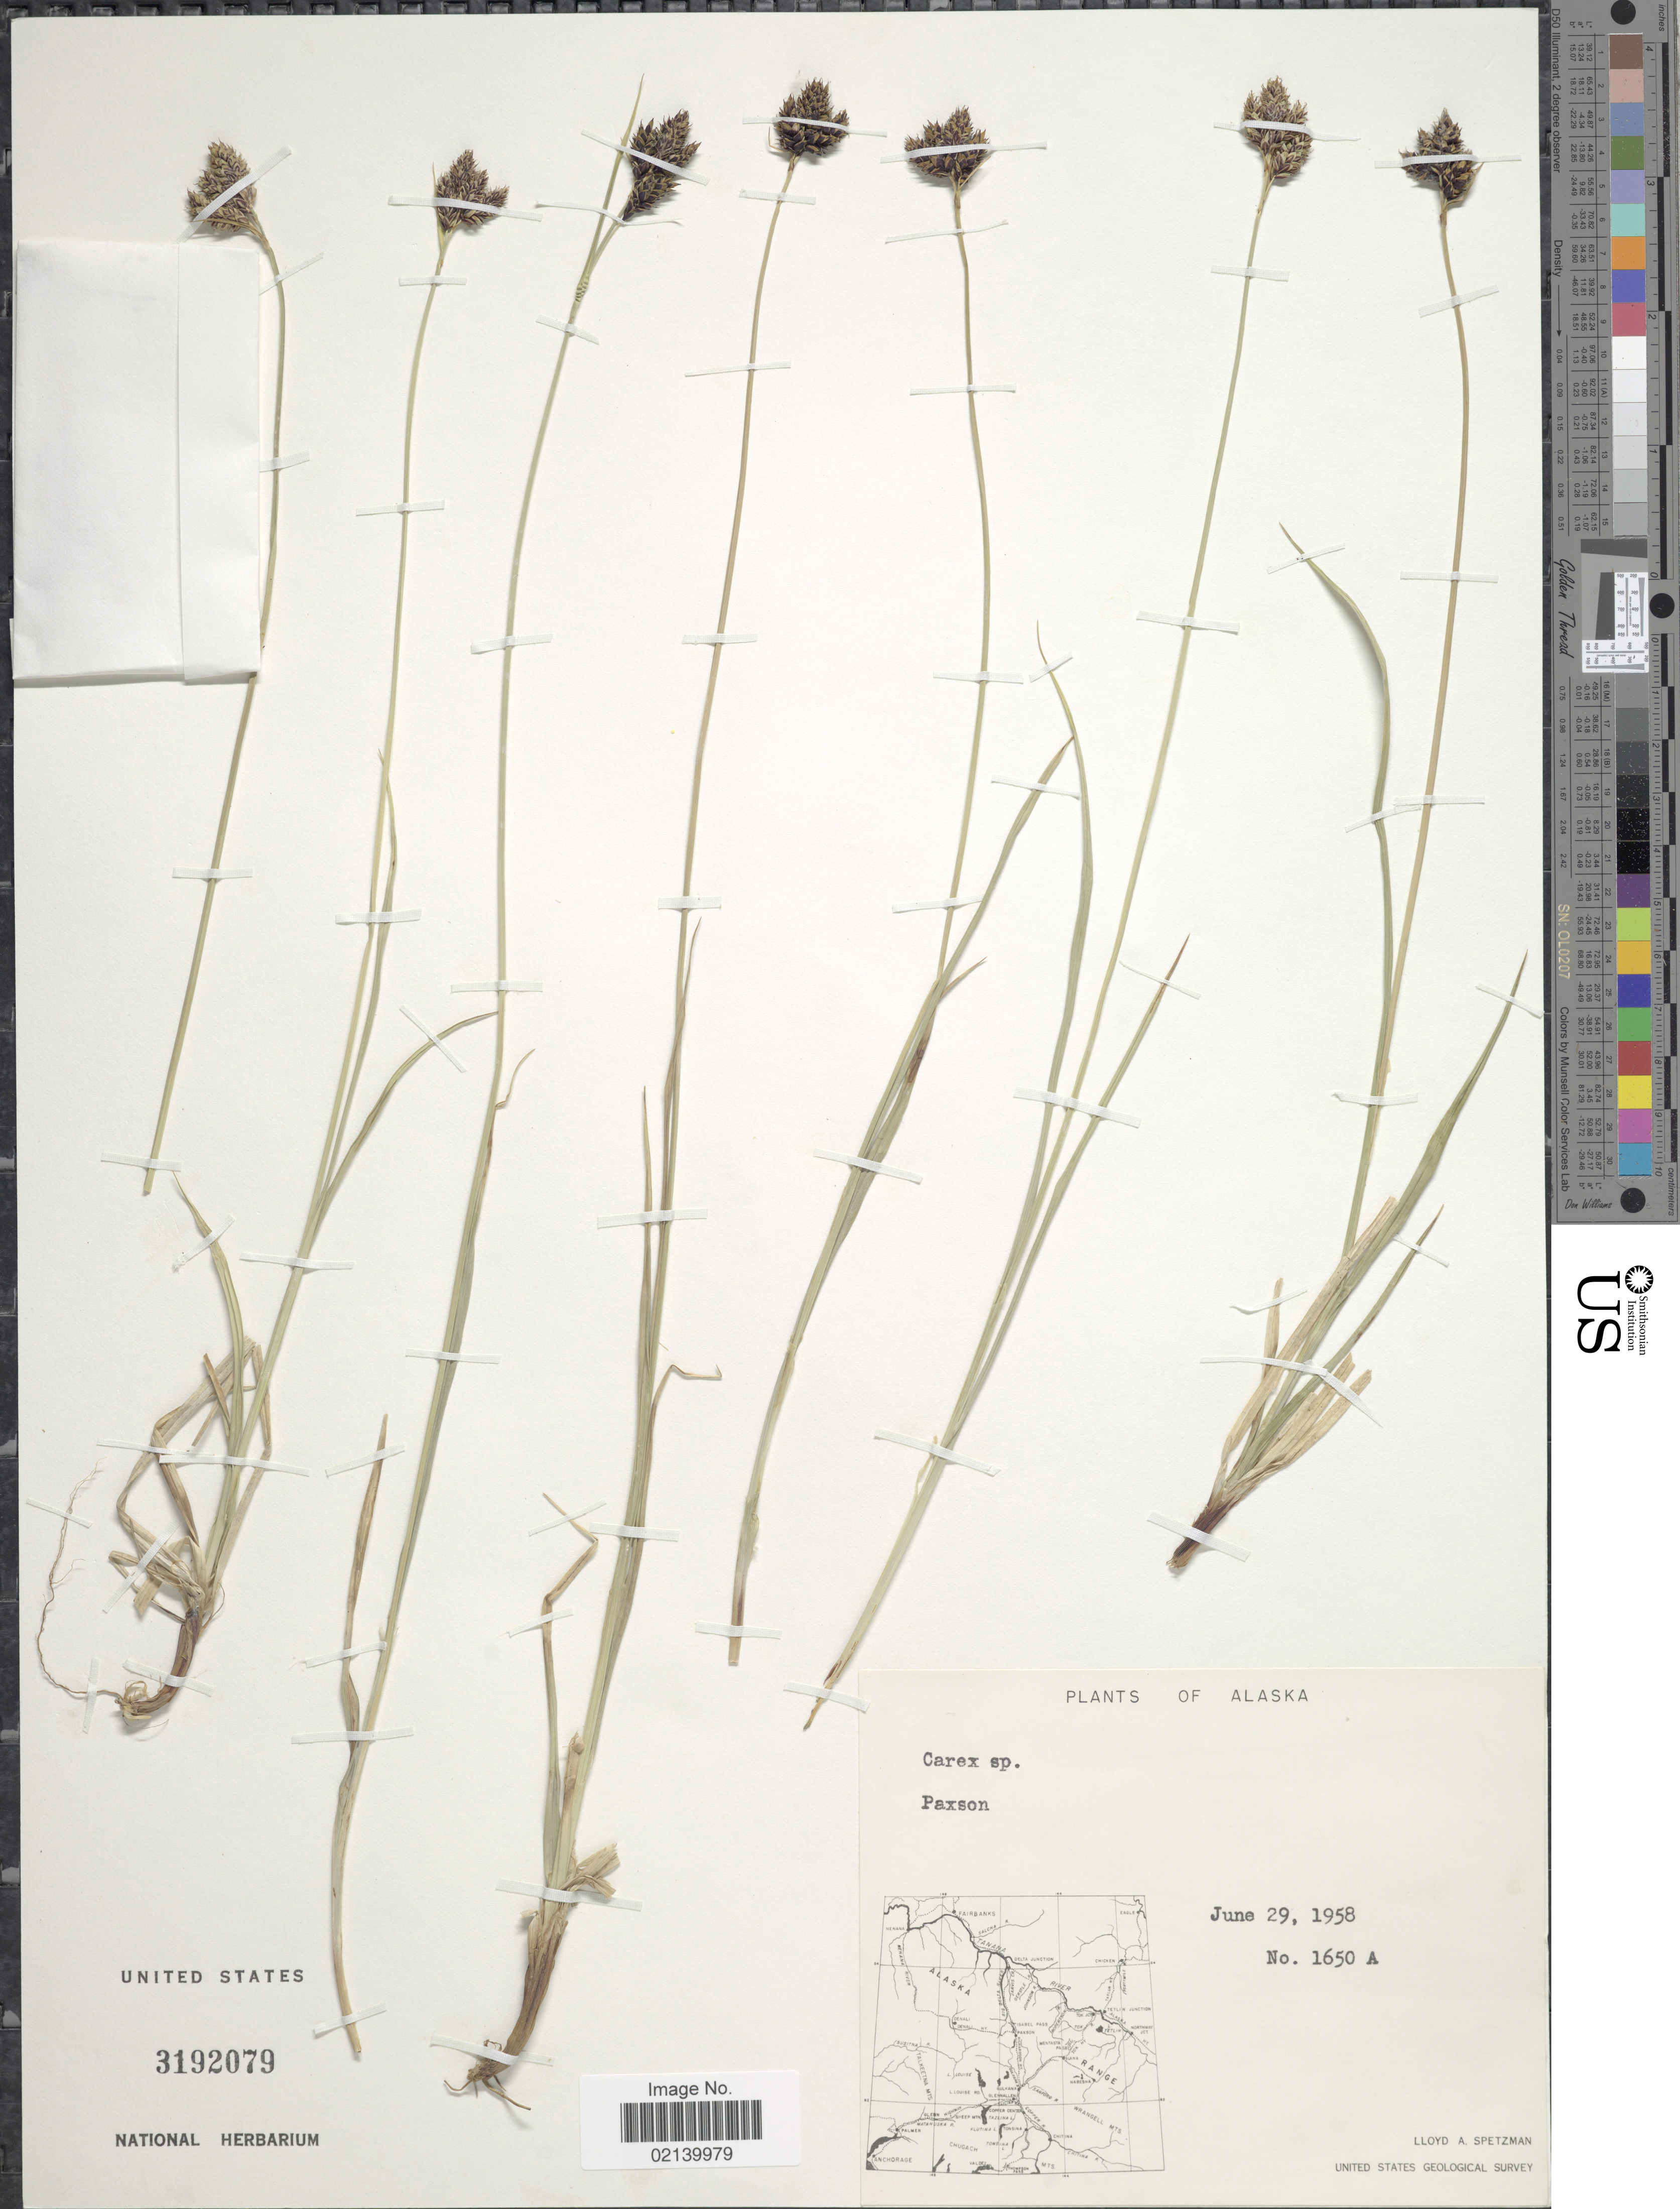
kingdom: Plantae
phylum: Tracheophyta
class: Liliopsida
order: Poales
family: Cyperaceae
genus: Carex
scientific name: Carex sp.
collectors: L. Spetzman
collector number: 1650A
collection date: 1958-06-29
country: United States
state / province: Alaska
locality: Paxson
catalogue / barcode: US 3192079